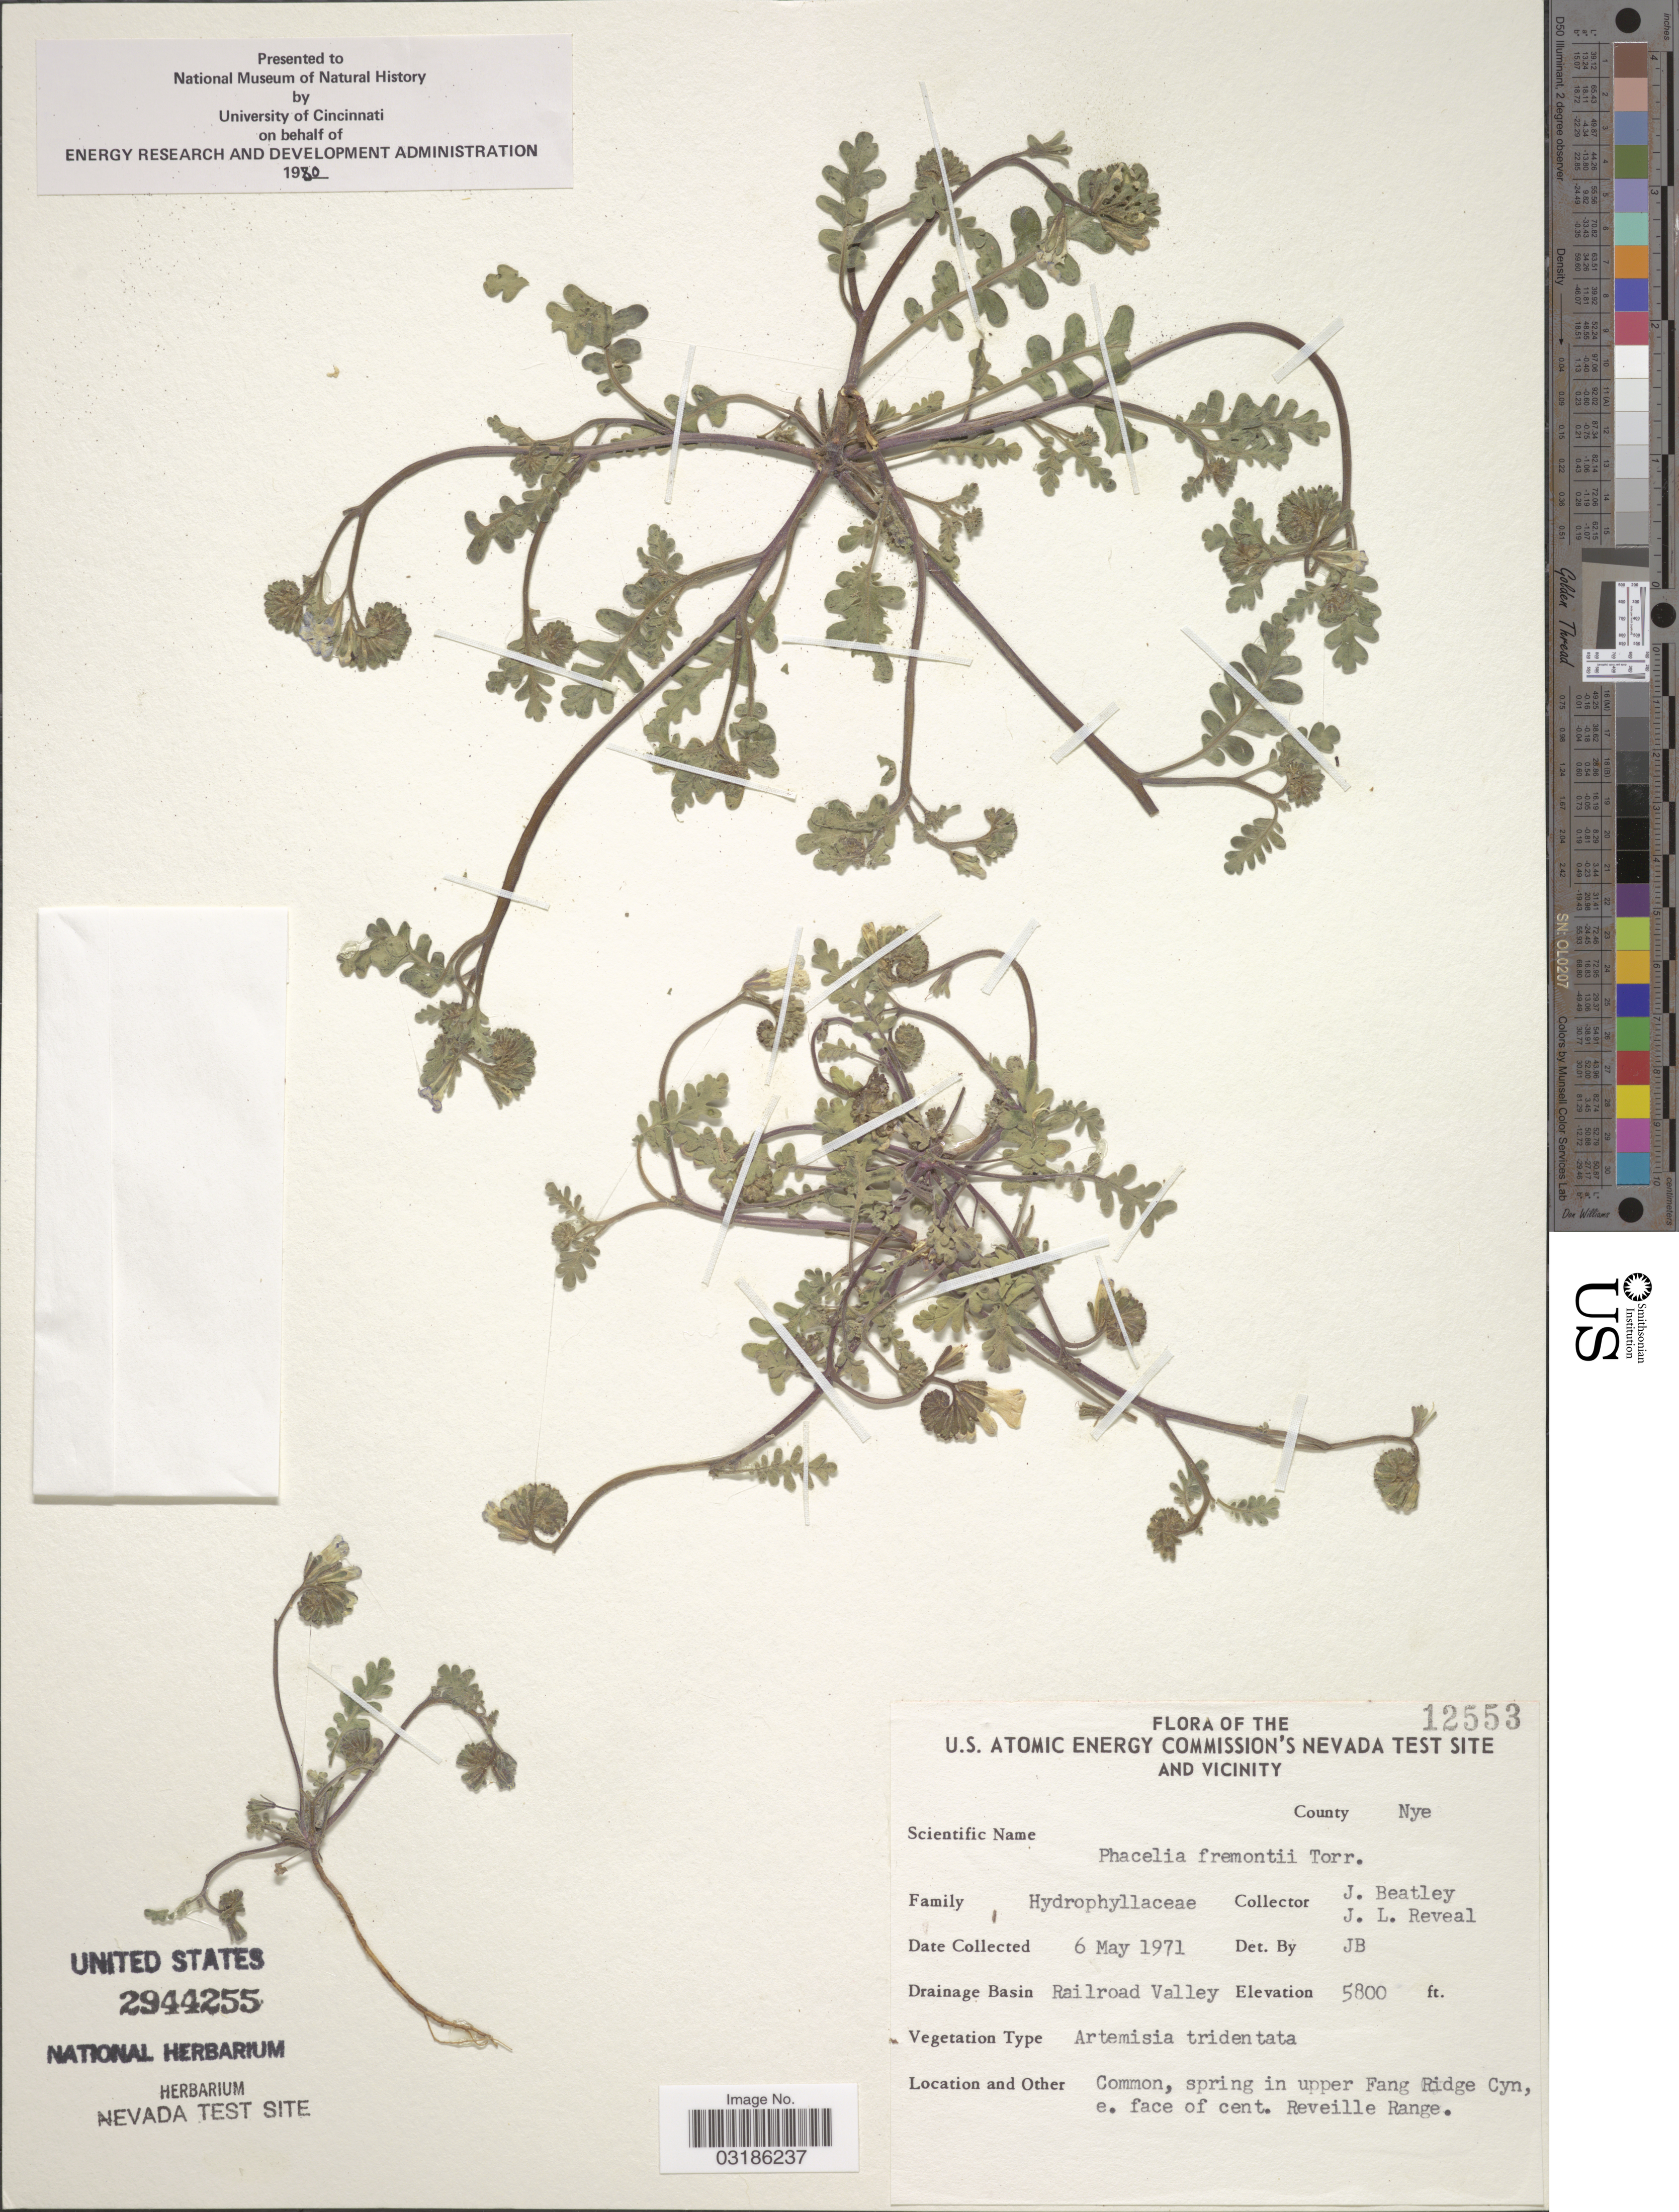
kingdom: Plantae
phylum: Tracheophyta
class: Magnoliopsida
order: Boraginales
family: Hydrophyllaceae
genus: Phacelia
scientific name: Phacelia fremontii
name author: Torr.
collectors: J. C. Beatley & J. L. Reveal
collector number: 12553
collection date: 1971-05-06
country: United States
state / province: Nevada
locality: U.S. Atomic Energy Commission's Nevada Test Site and vicinity. County Nye. Drainage Basin Railroad Valley. Spring in upper Fang Ridge Cyn, e. face of cent. Reveille Range.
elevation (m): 1768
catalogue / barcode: US 2944255